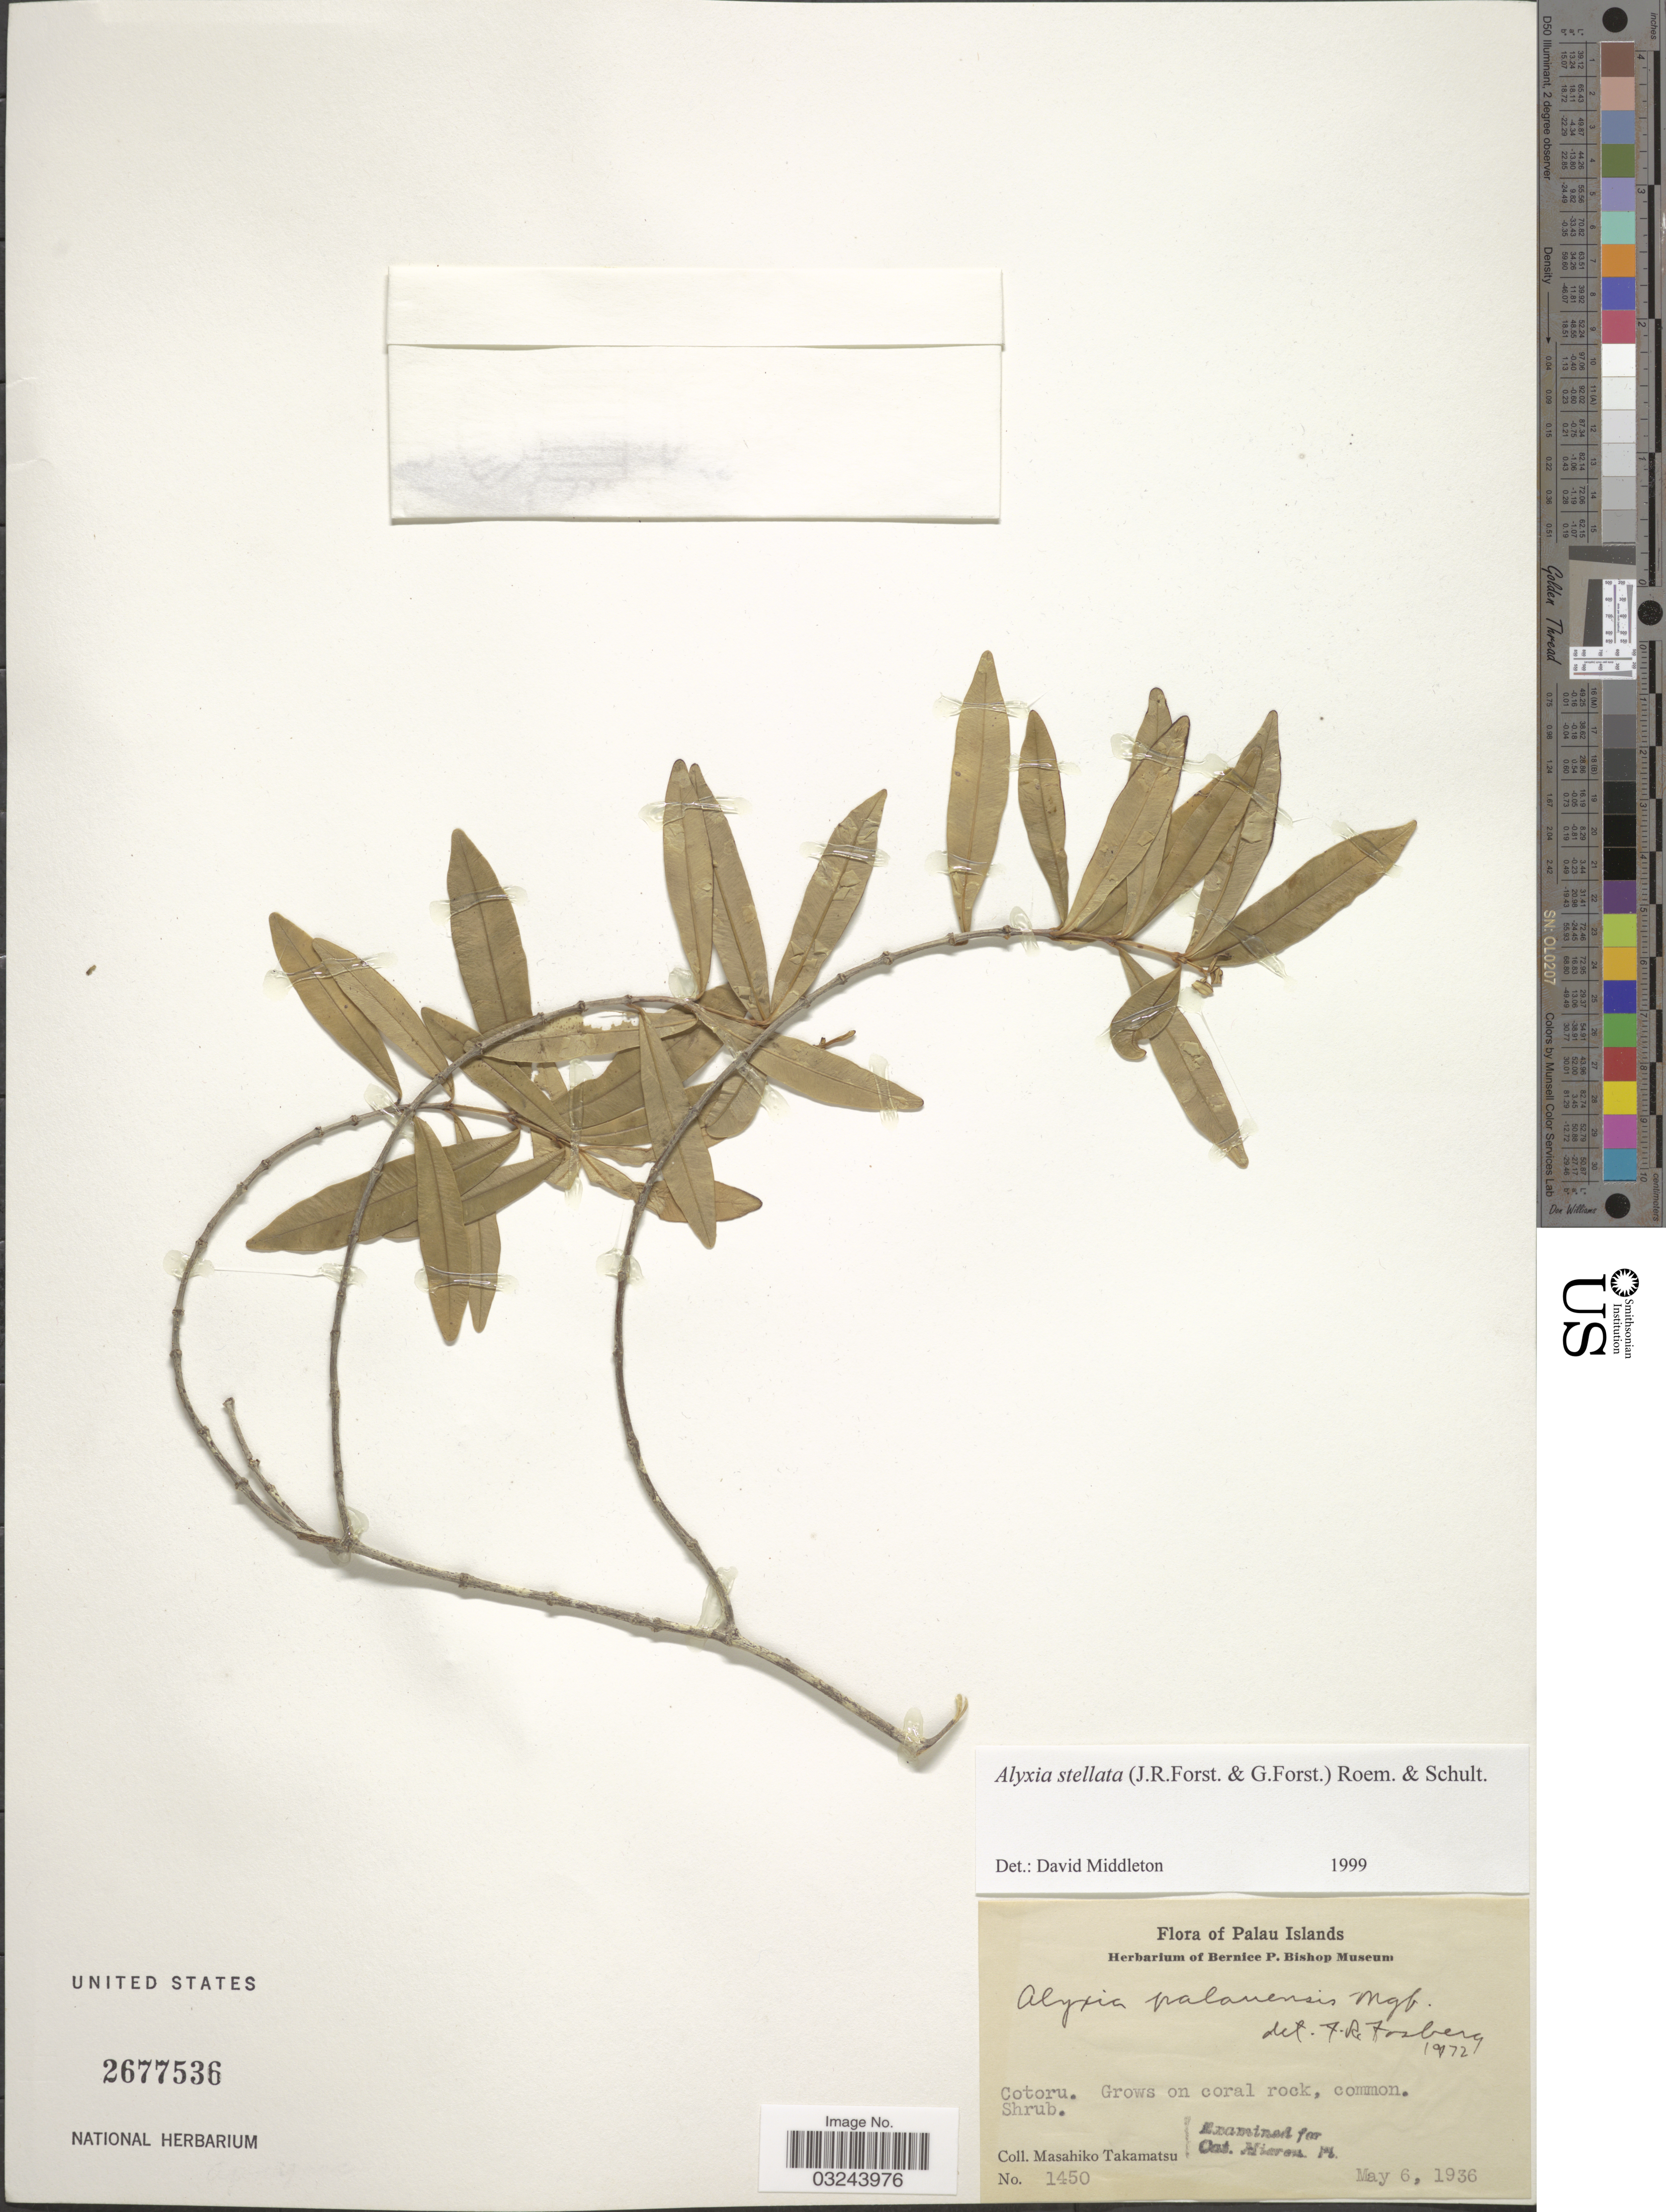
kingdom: Plantae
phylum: Tracheophyta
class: Magnoliopsida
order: Gentianales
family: Apocynaceae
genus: Alyxia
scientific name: Alyxia stellata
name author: (J.R. Forst. & G. Forst.) Roem. & Schult.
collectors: M. Takamatsu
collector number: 1450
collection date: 1936-05-06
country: Palau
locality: Palau Islands. Cotoru.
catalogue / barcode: US 2677536